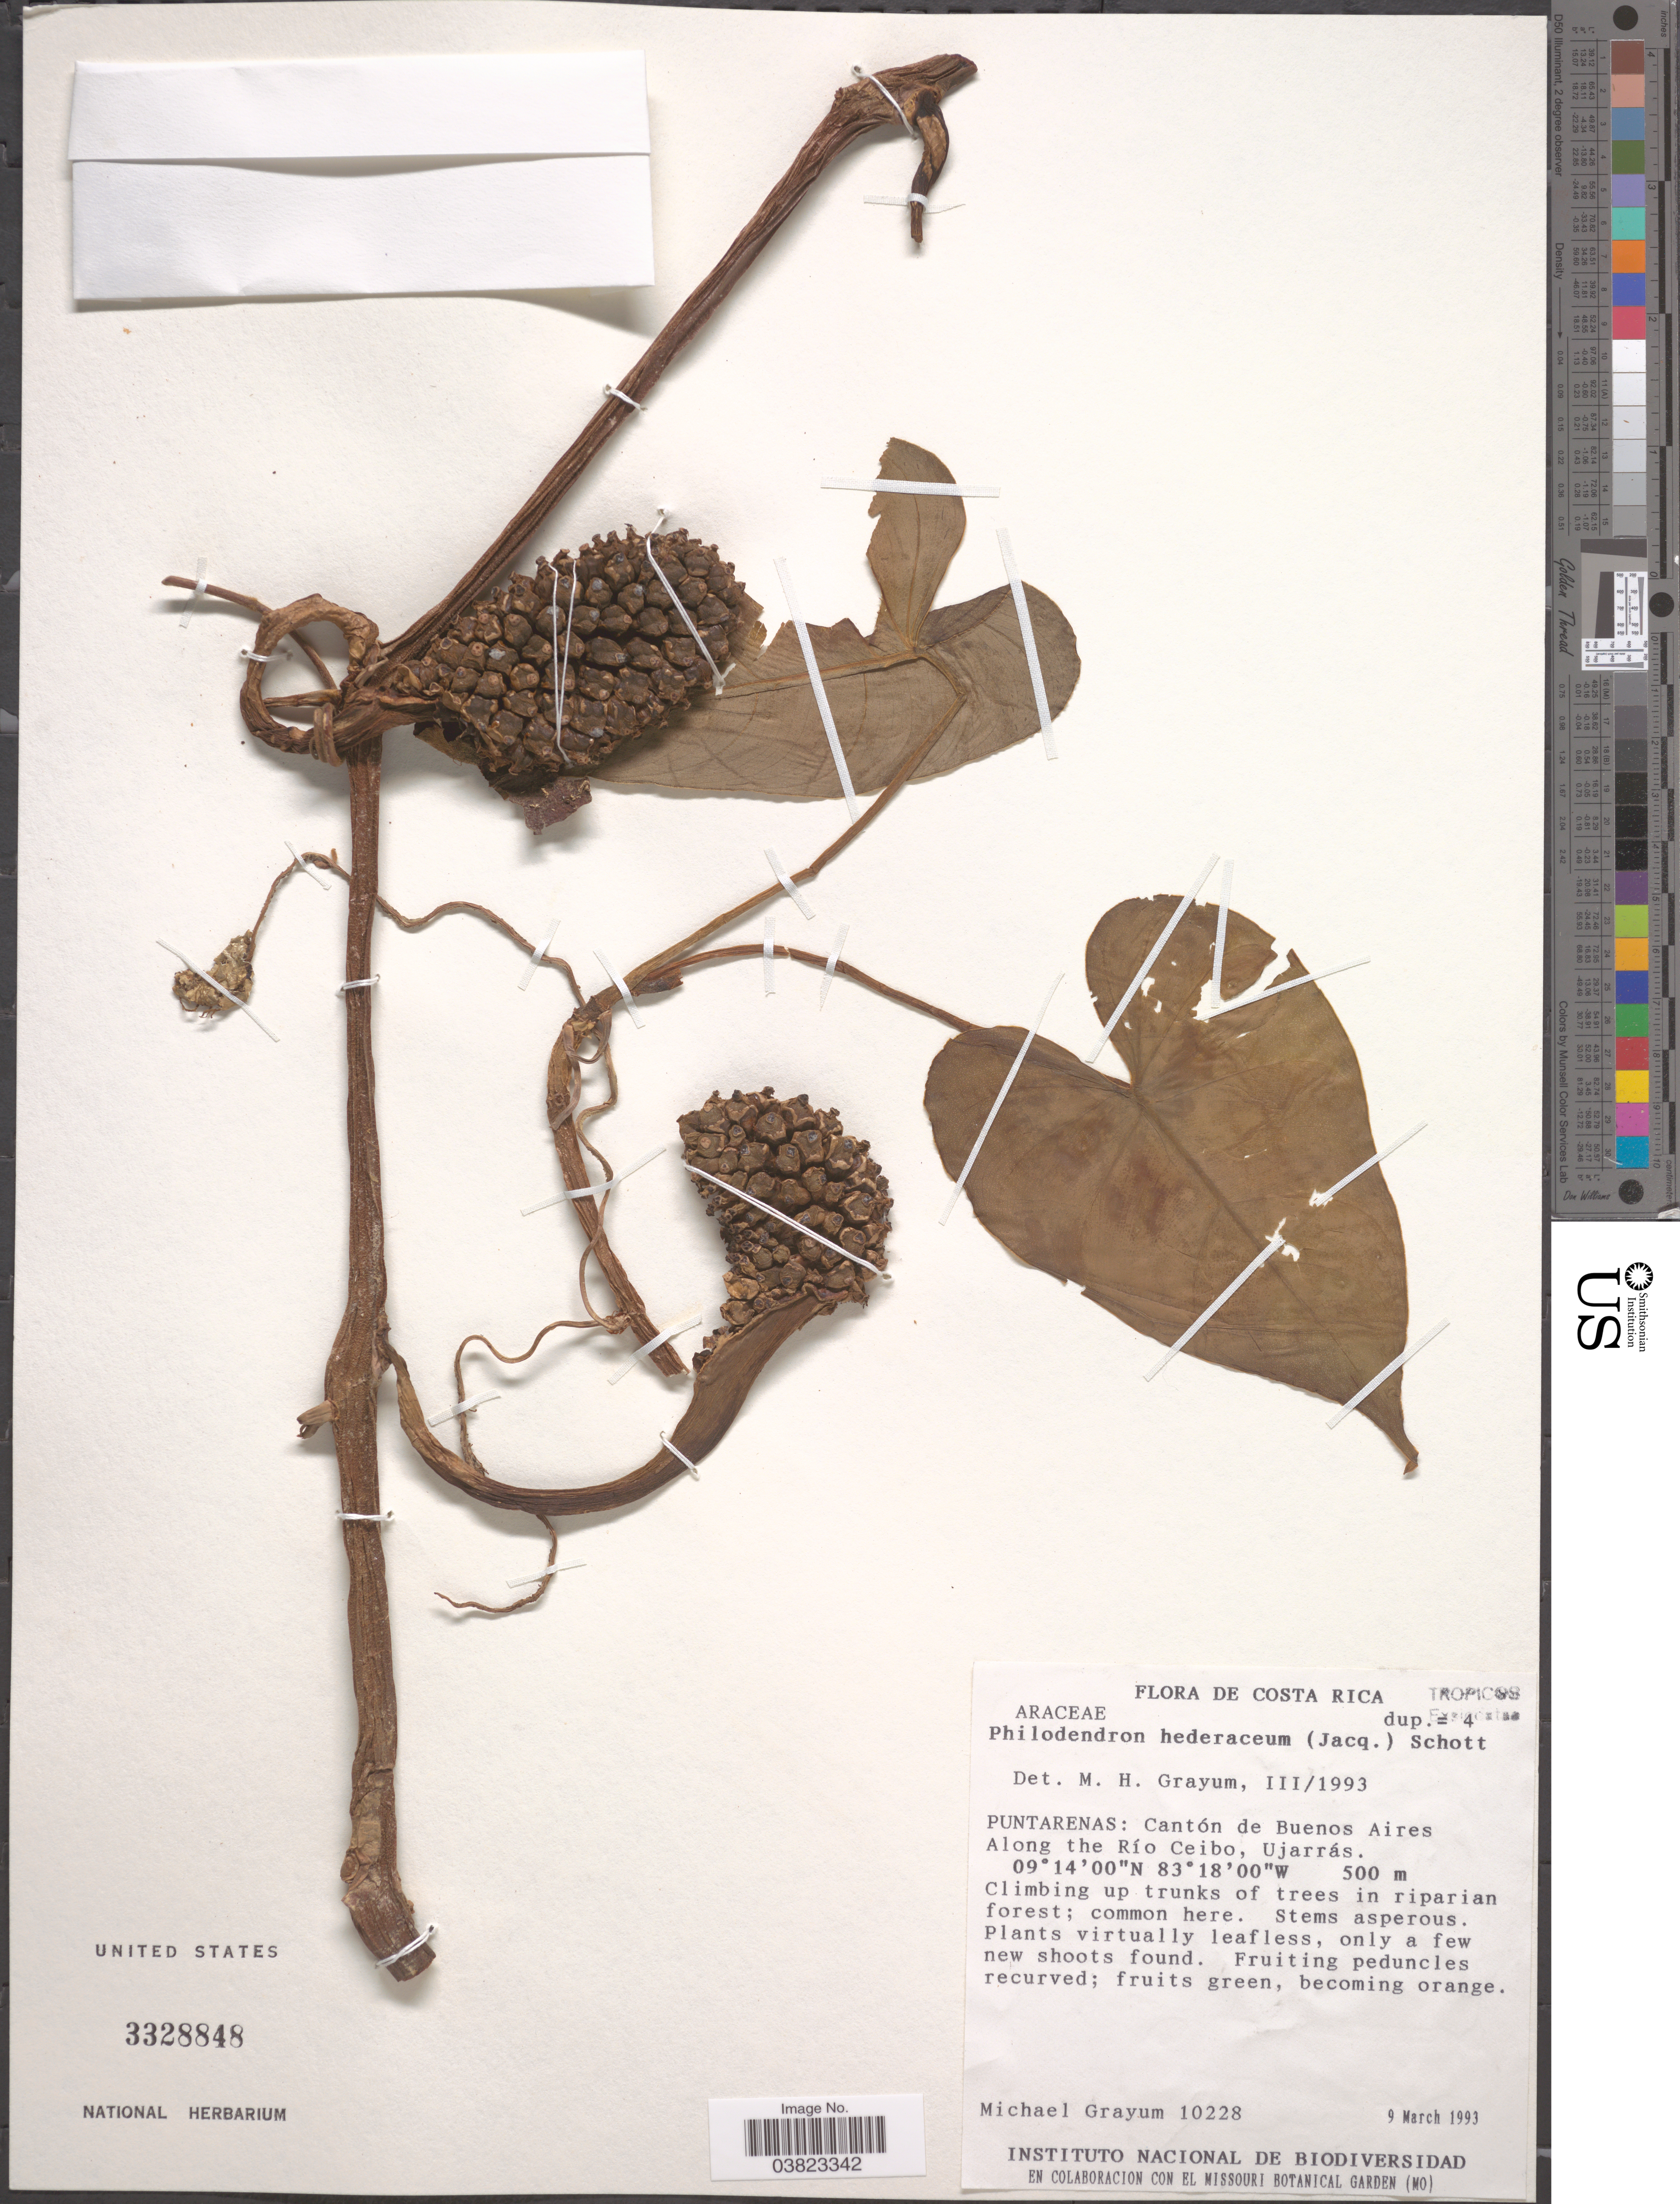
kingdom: Plantae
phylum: Tracheophyta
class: Liliopsida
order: Alismatales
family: Araceae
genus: Philodendron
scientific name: Philodendron hederaceum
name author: (Jacq.) Schott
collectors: M. H. Grayum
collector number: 10228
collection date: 1993-03-09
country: Costa Rica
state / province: Puntarenas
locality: Cantón de Buenos Aires. Along the Río Ceibo, Ujarrás.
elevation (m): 500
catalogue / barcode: US 3328848